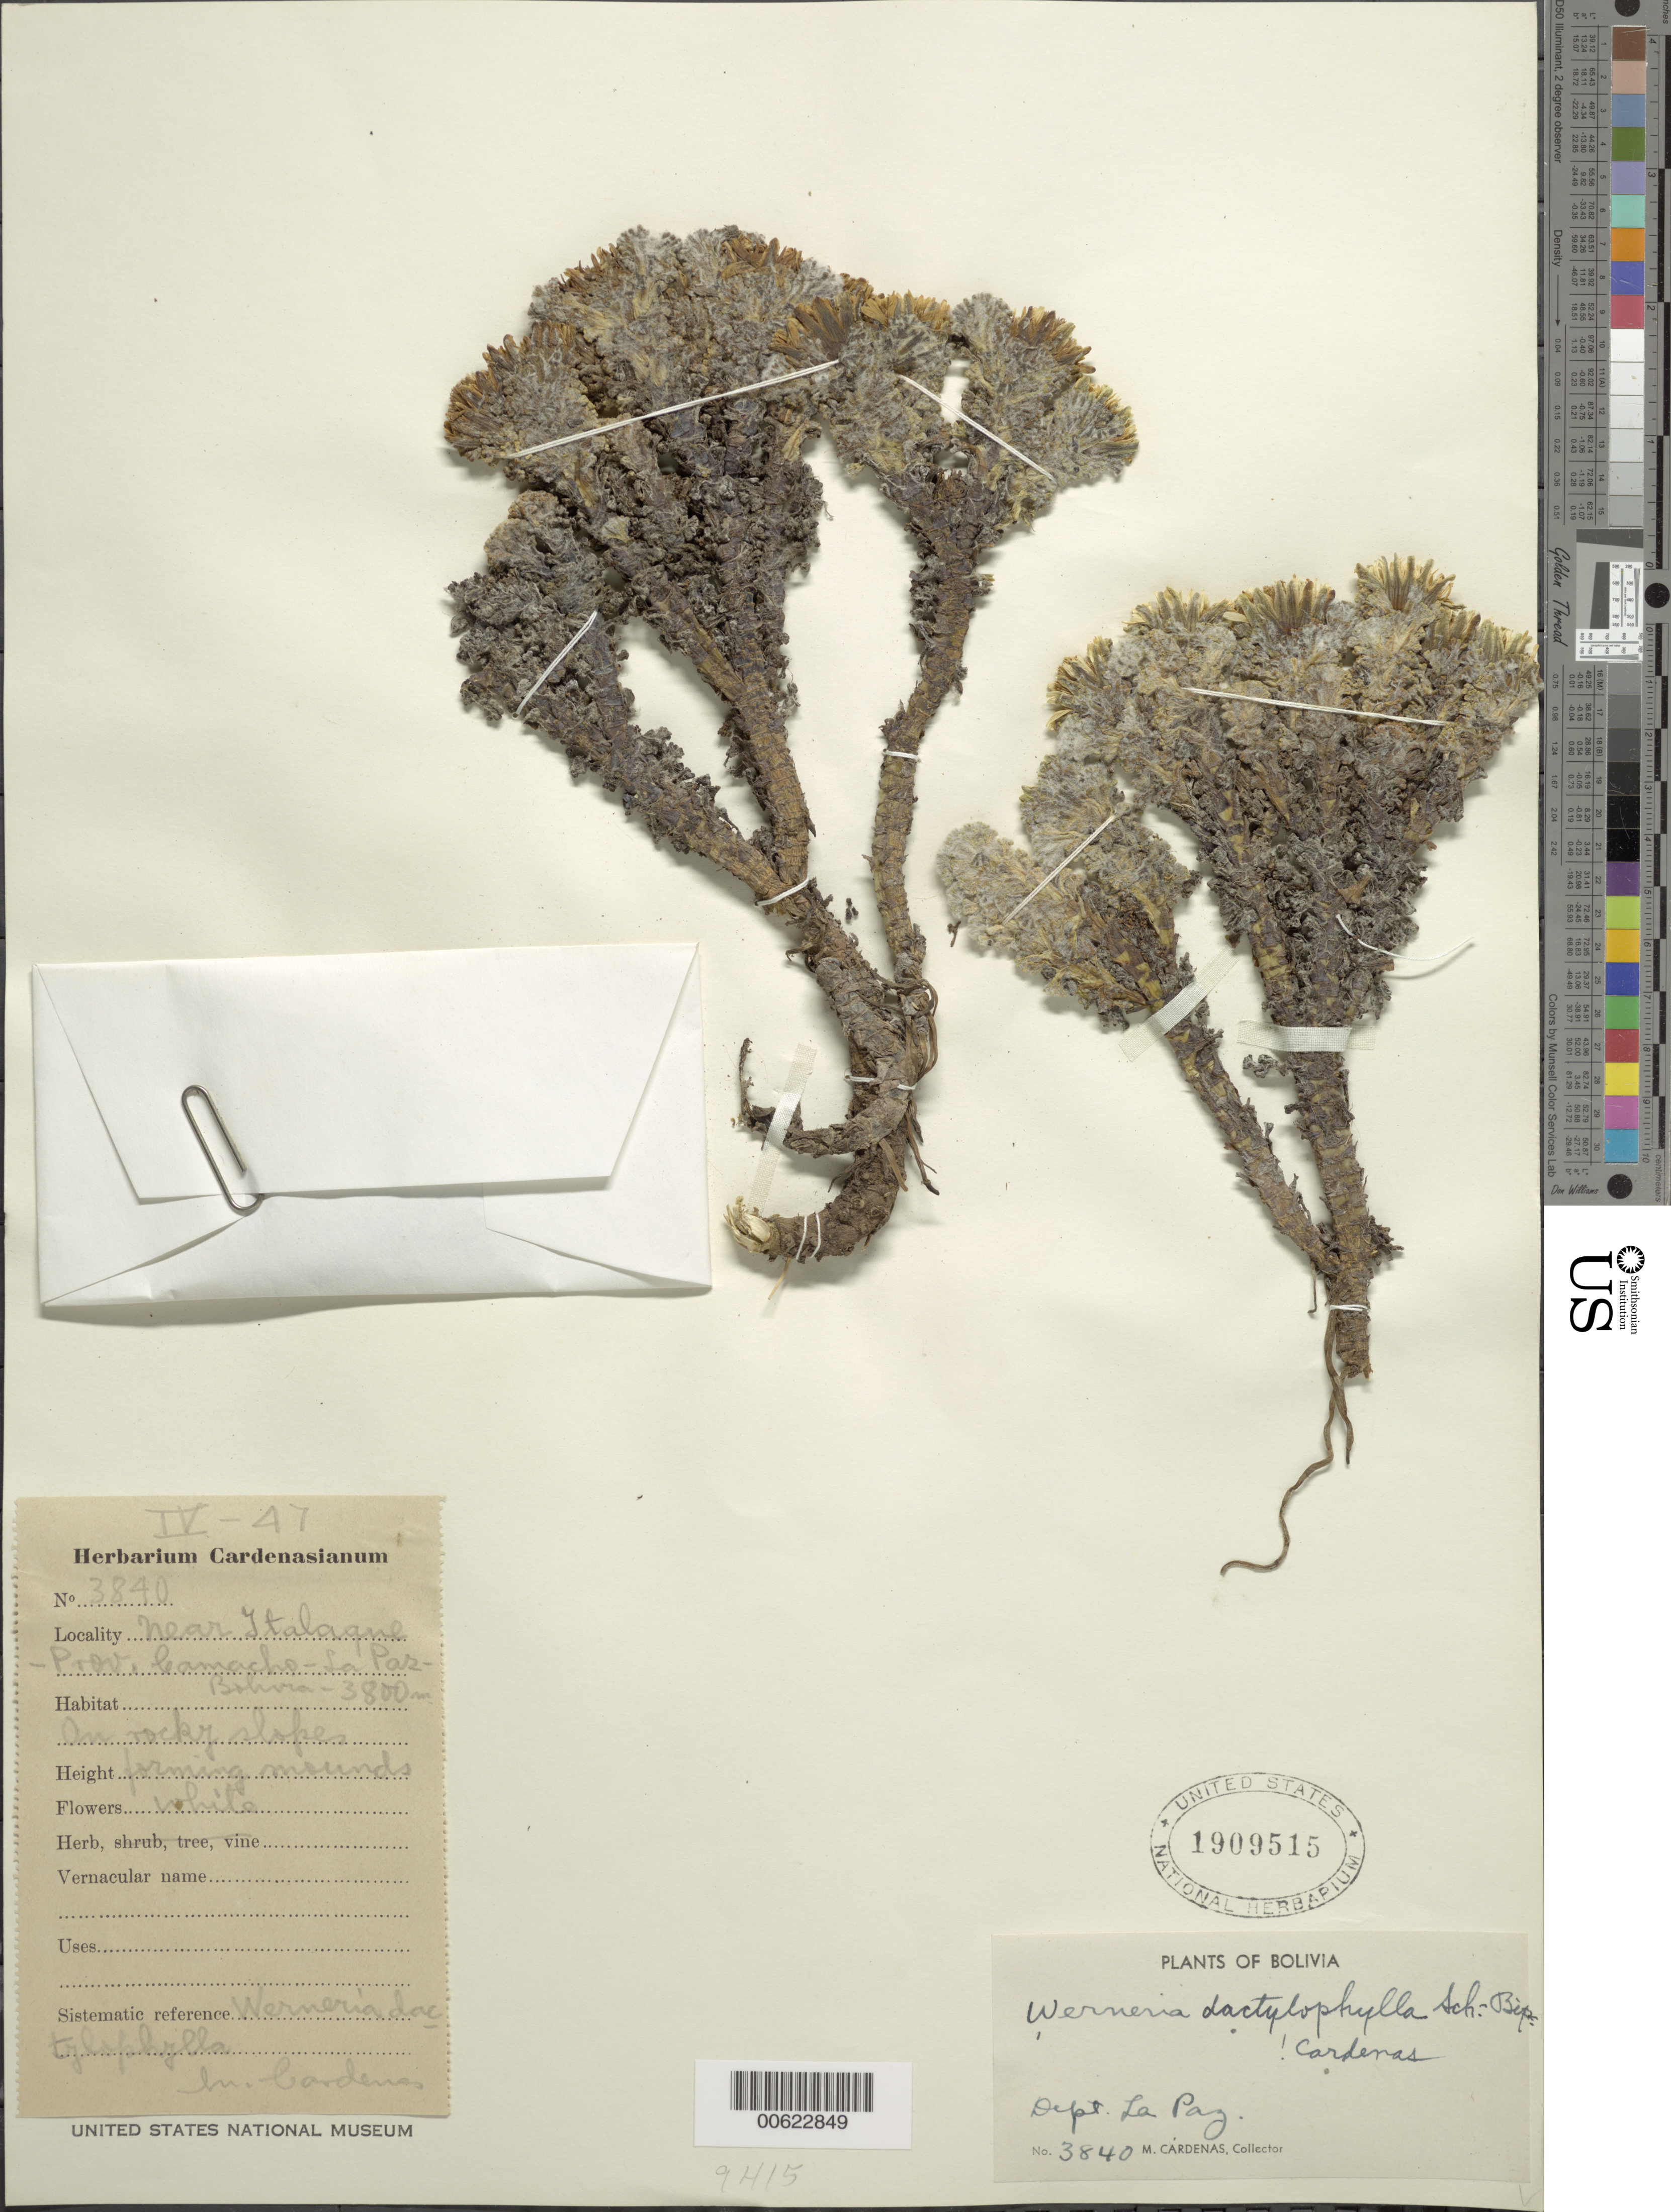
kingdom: Plantae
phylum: Tracheophyta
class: Magnoliopsida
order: Asterales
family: Asteraceae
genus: Xenophyllum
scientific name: Xenophyllum dactylophyllum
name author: (Sch. Bip.) V.A. Funk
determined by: Funk, Vicki A., (BOT), Smithsonian Institution - National Museum of Natural History (UNITED STATES)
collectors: M. Cárdenas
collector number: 3840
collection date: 1947-04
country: Bolivia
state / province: La Paz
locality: Camacho, Italaque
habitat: On rocky slopes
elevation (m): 3800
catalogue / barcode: US 1909515